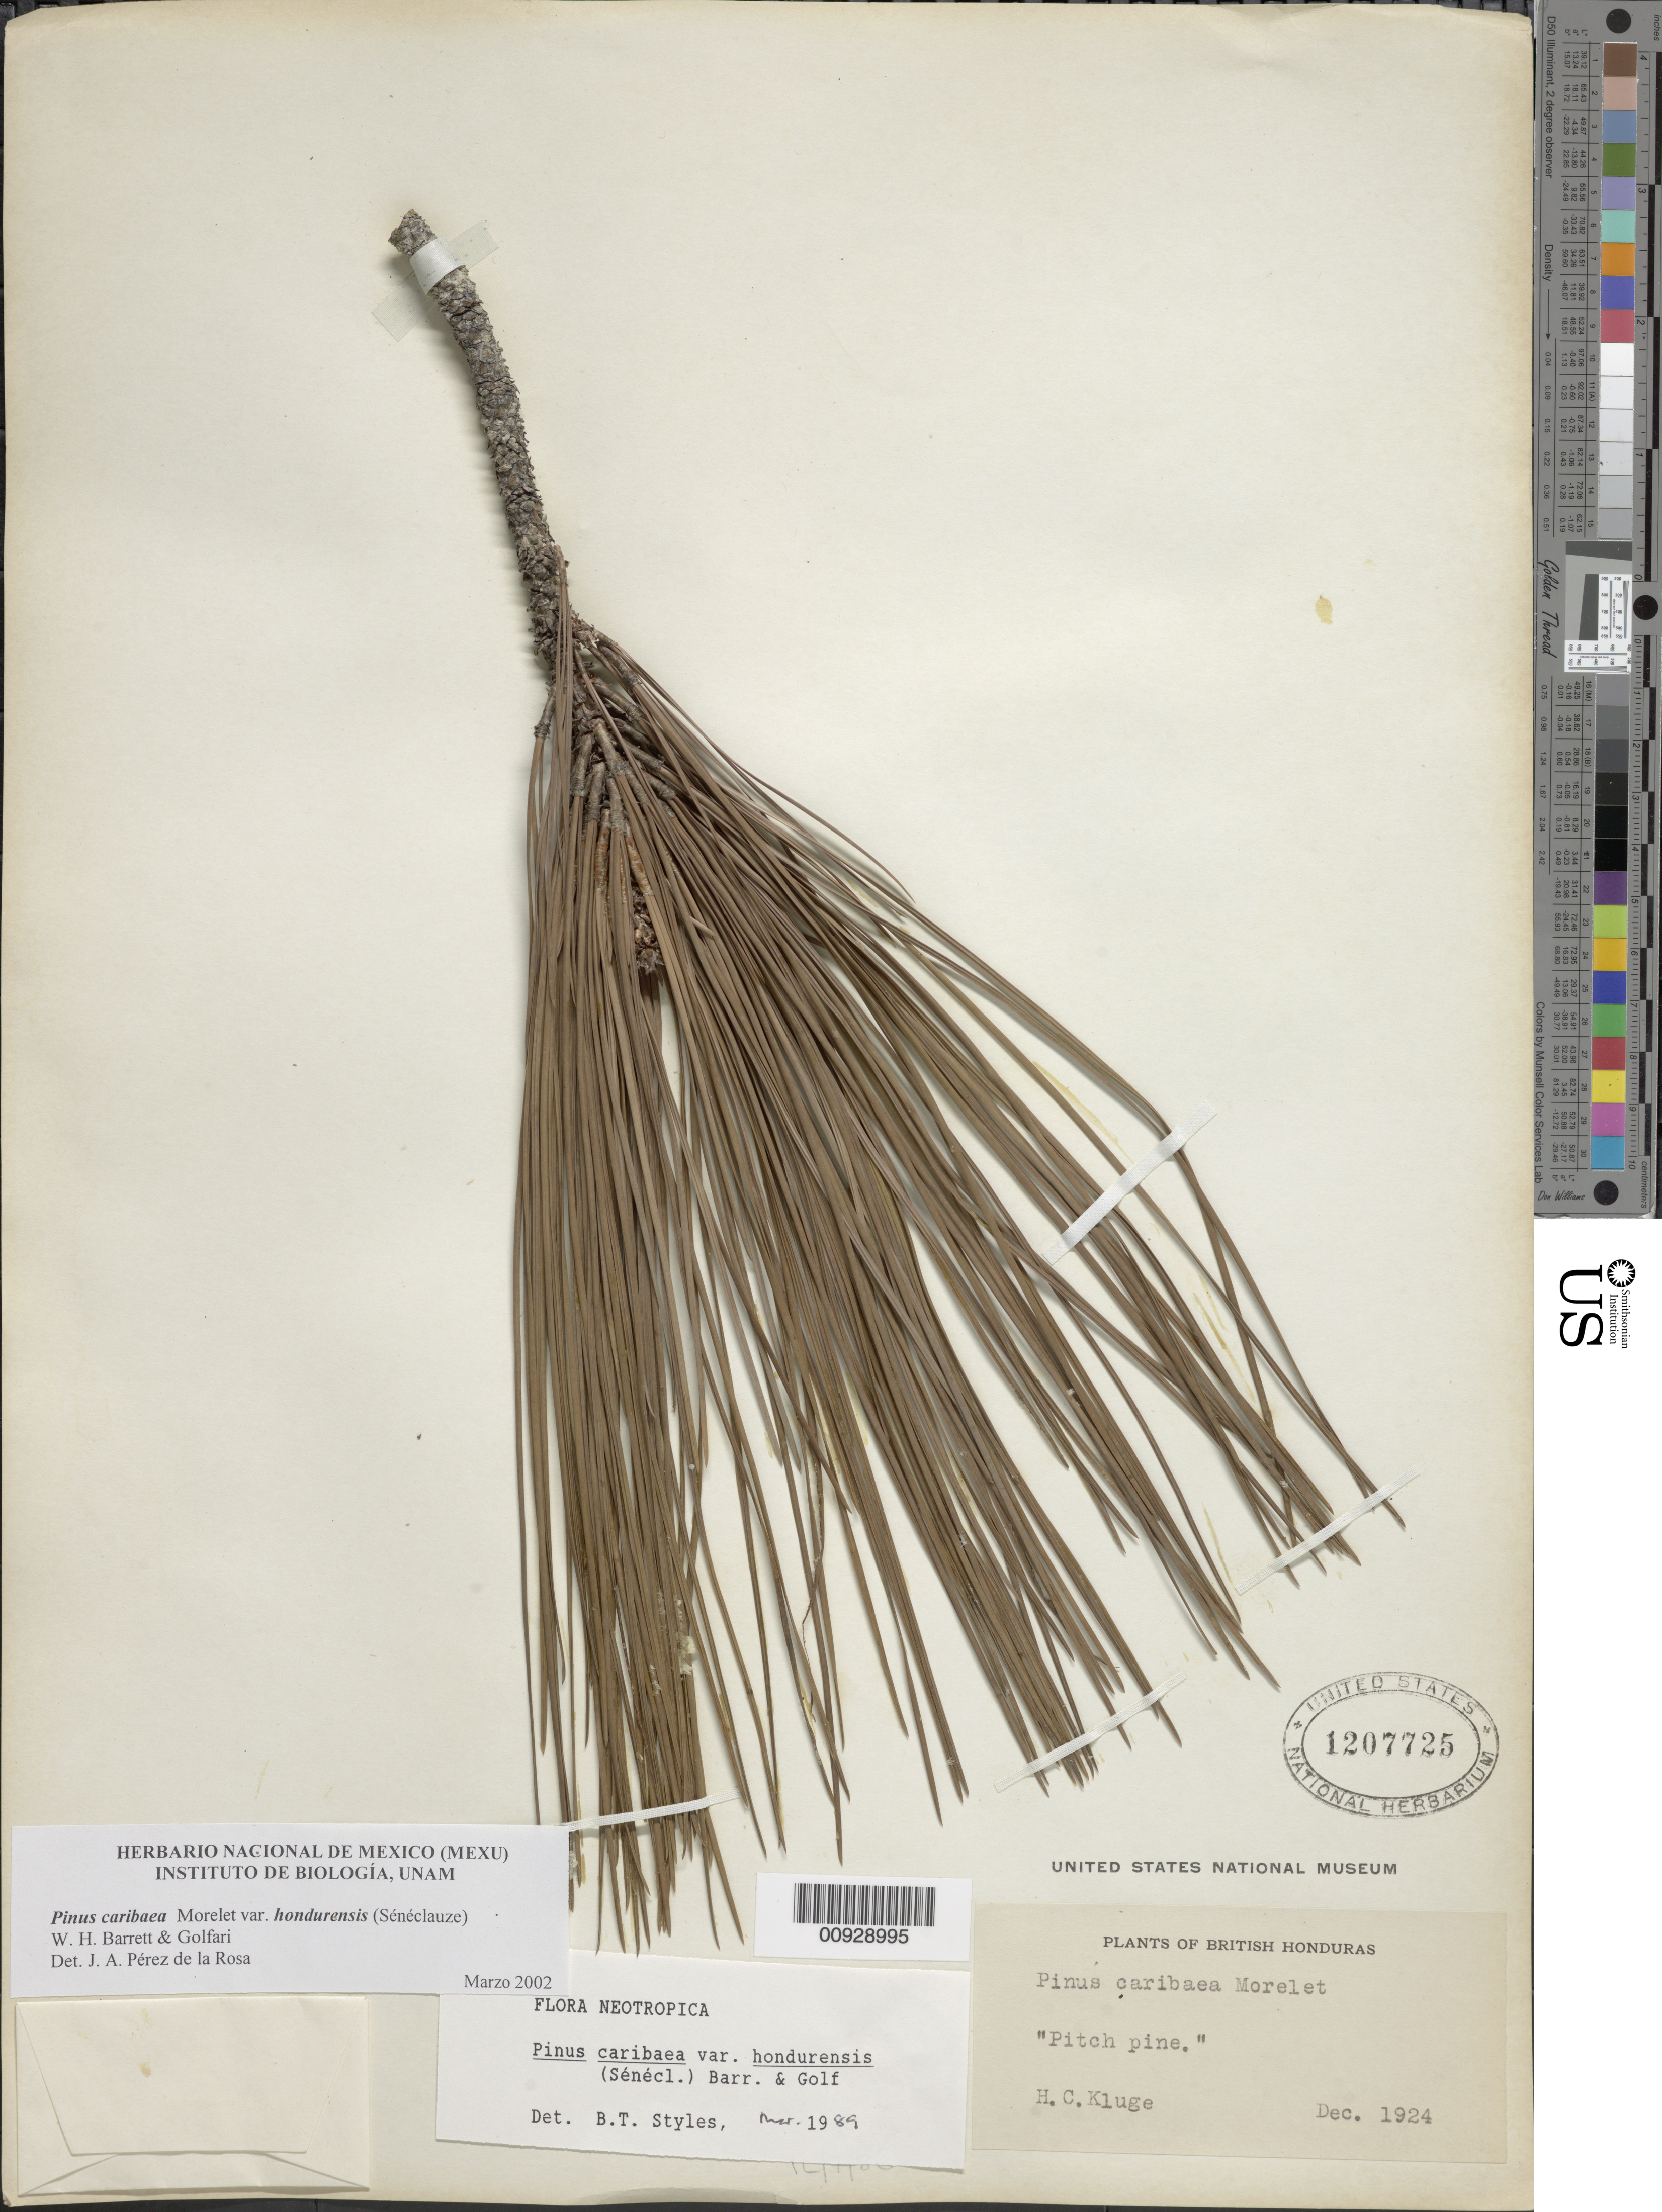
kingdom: Plantae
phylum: Tracheophyta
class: Pinopsida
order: Pinales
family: Pinaceae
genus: Pinus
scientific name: Pinus caribaea var. hondurensis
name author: (Sénécl.) W.H.G. Barrett & Golfari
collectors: H. C. Kluge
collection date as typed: Dec 1924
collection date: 1924-12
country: Belize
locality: British Honduras.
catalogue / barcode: US 1207725